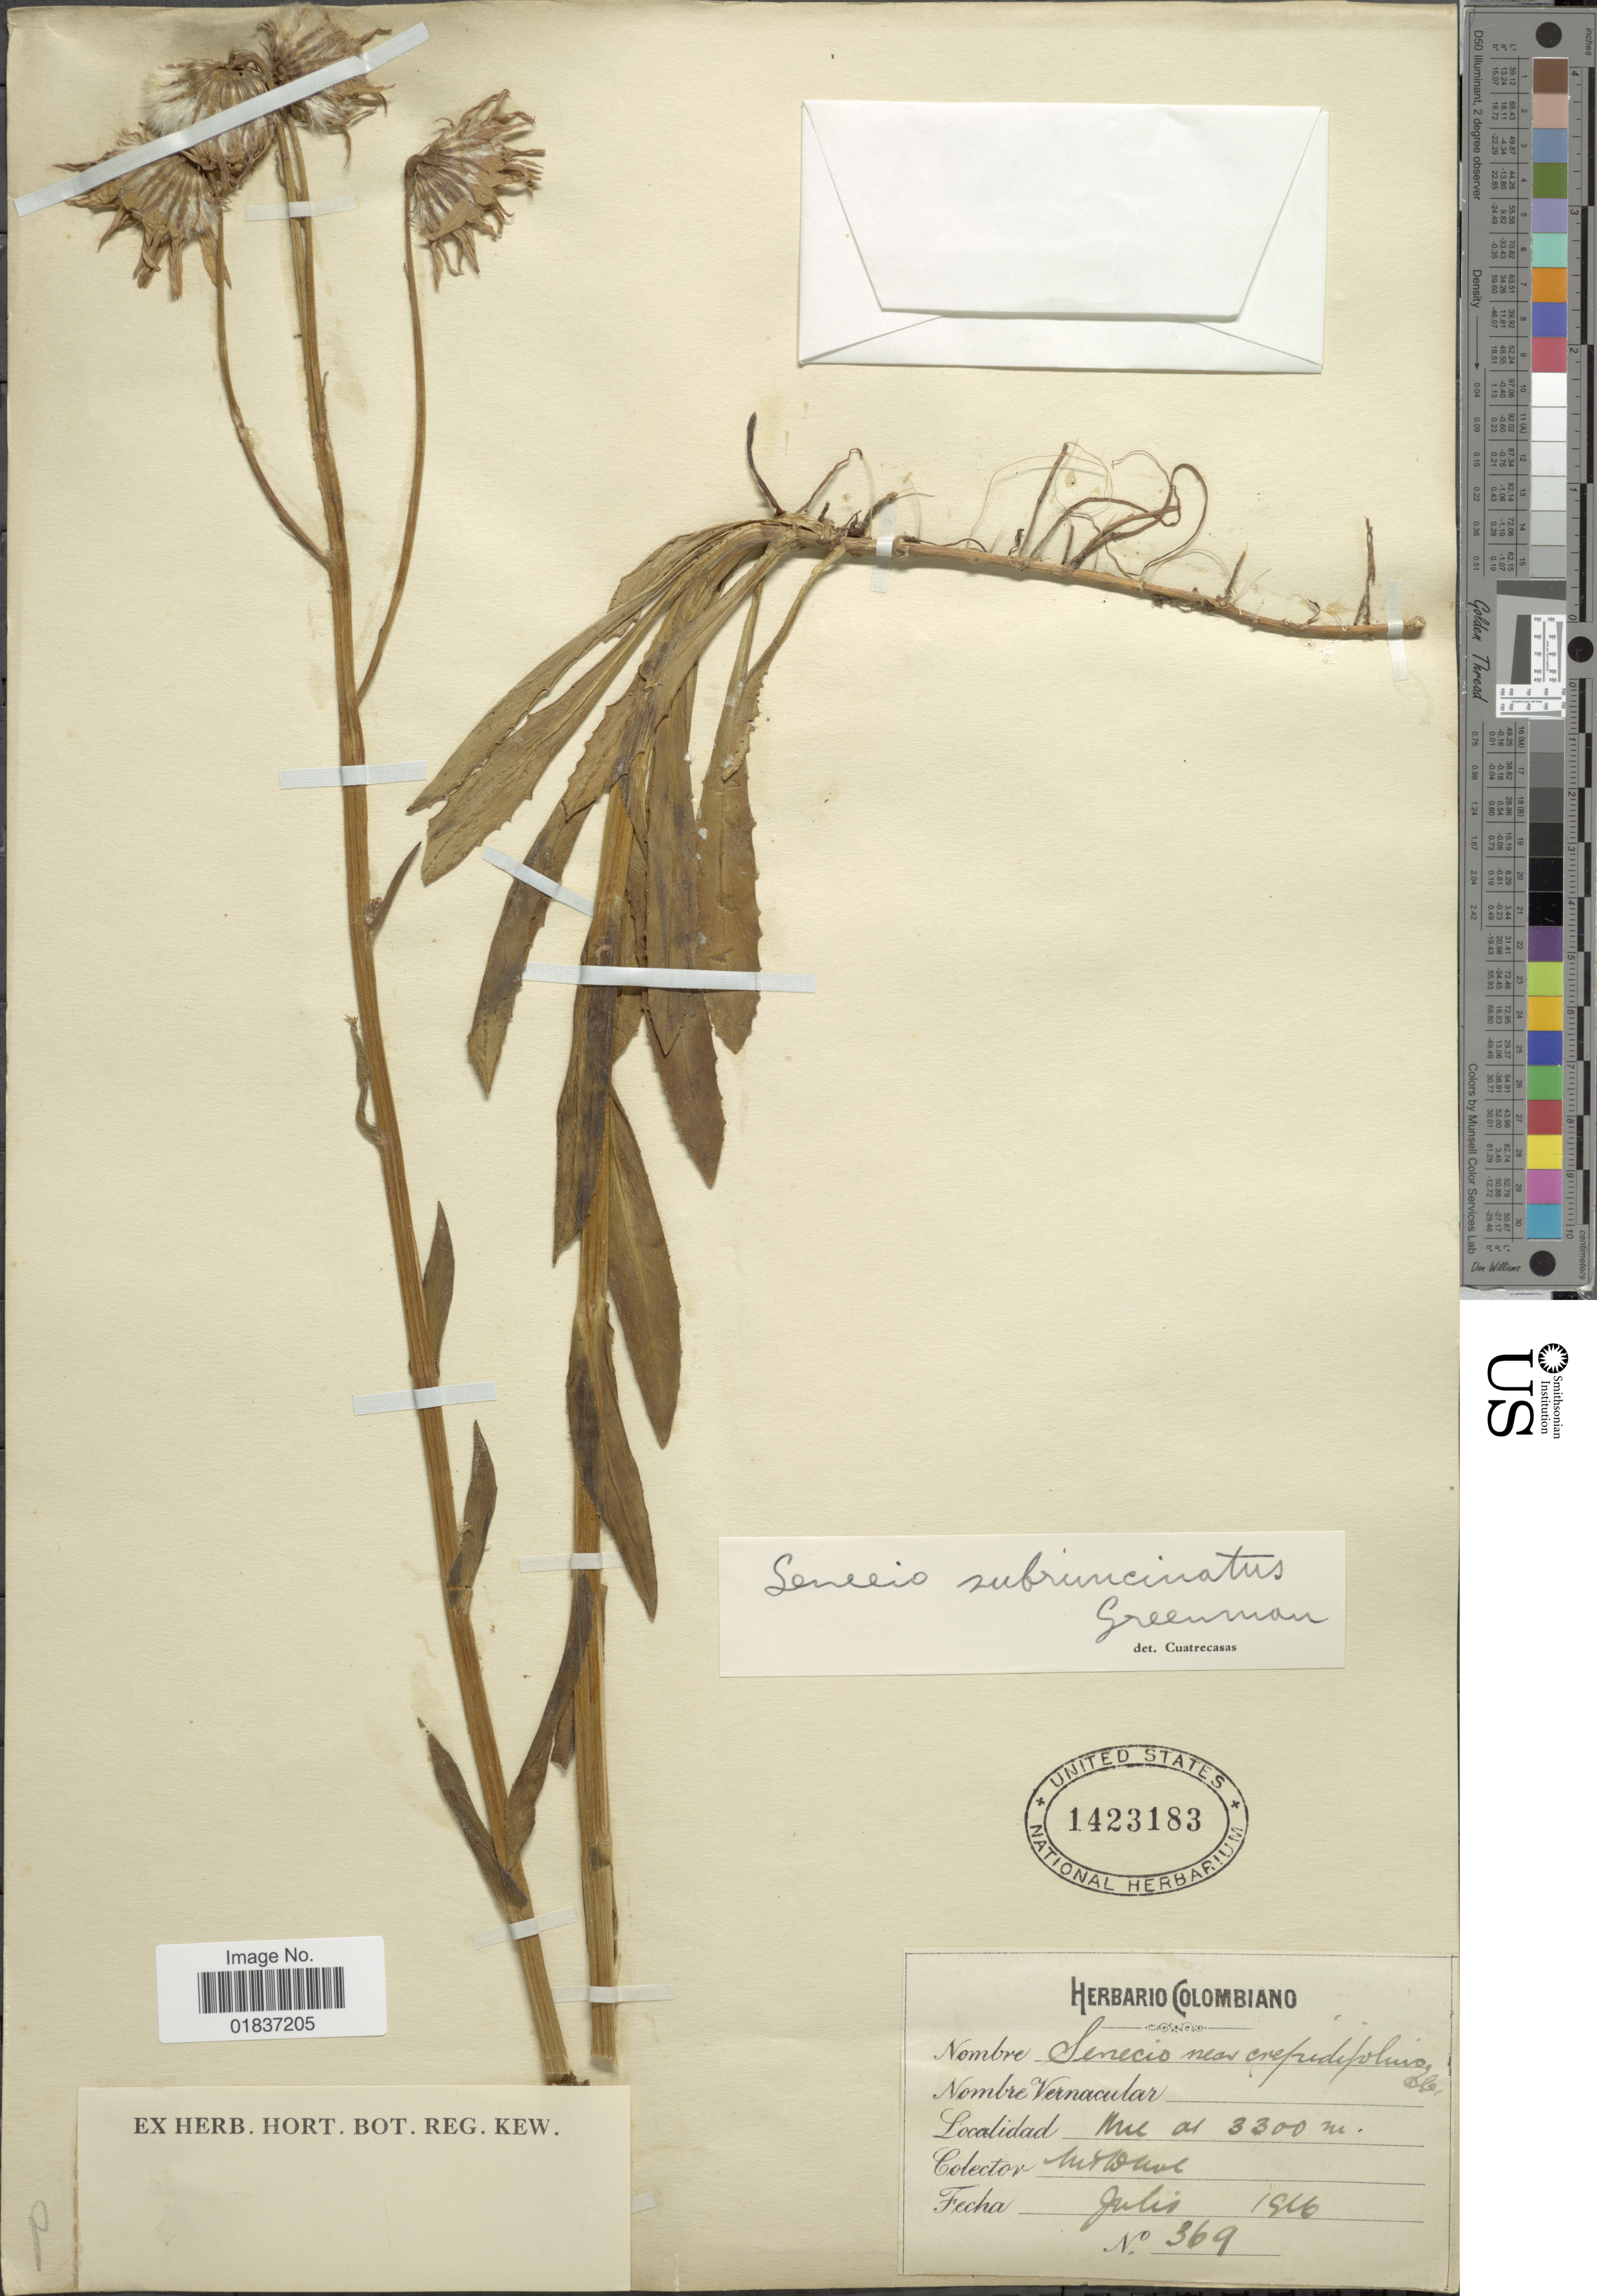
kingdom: Plantae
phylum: Tracheophyta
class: Magnoliopsida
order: Asterales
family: Asteraceae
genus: Senecio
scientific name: Senecio subruncinatus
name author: Greenm.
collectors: M. T. Dawe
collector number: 369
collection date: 1916-07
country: Colombia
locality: Mu [interpreted]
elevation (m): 3300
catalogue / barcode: US 1423183